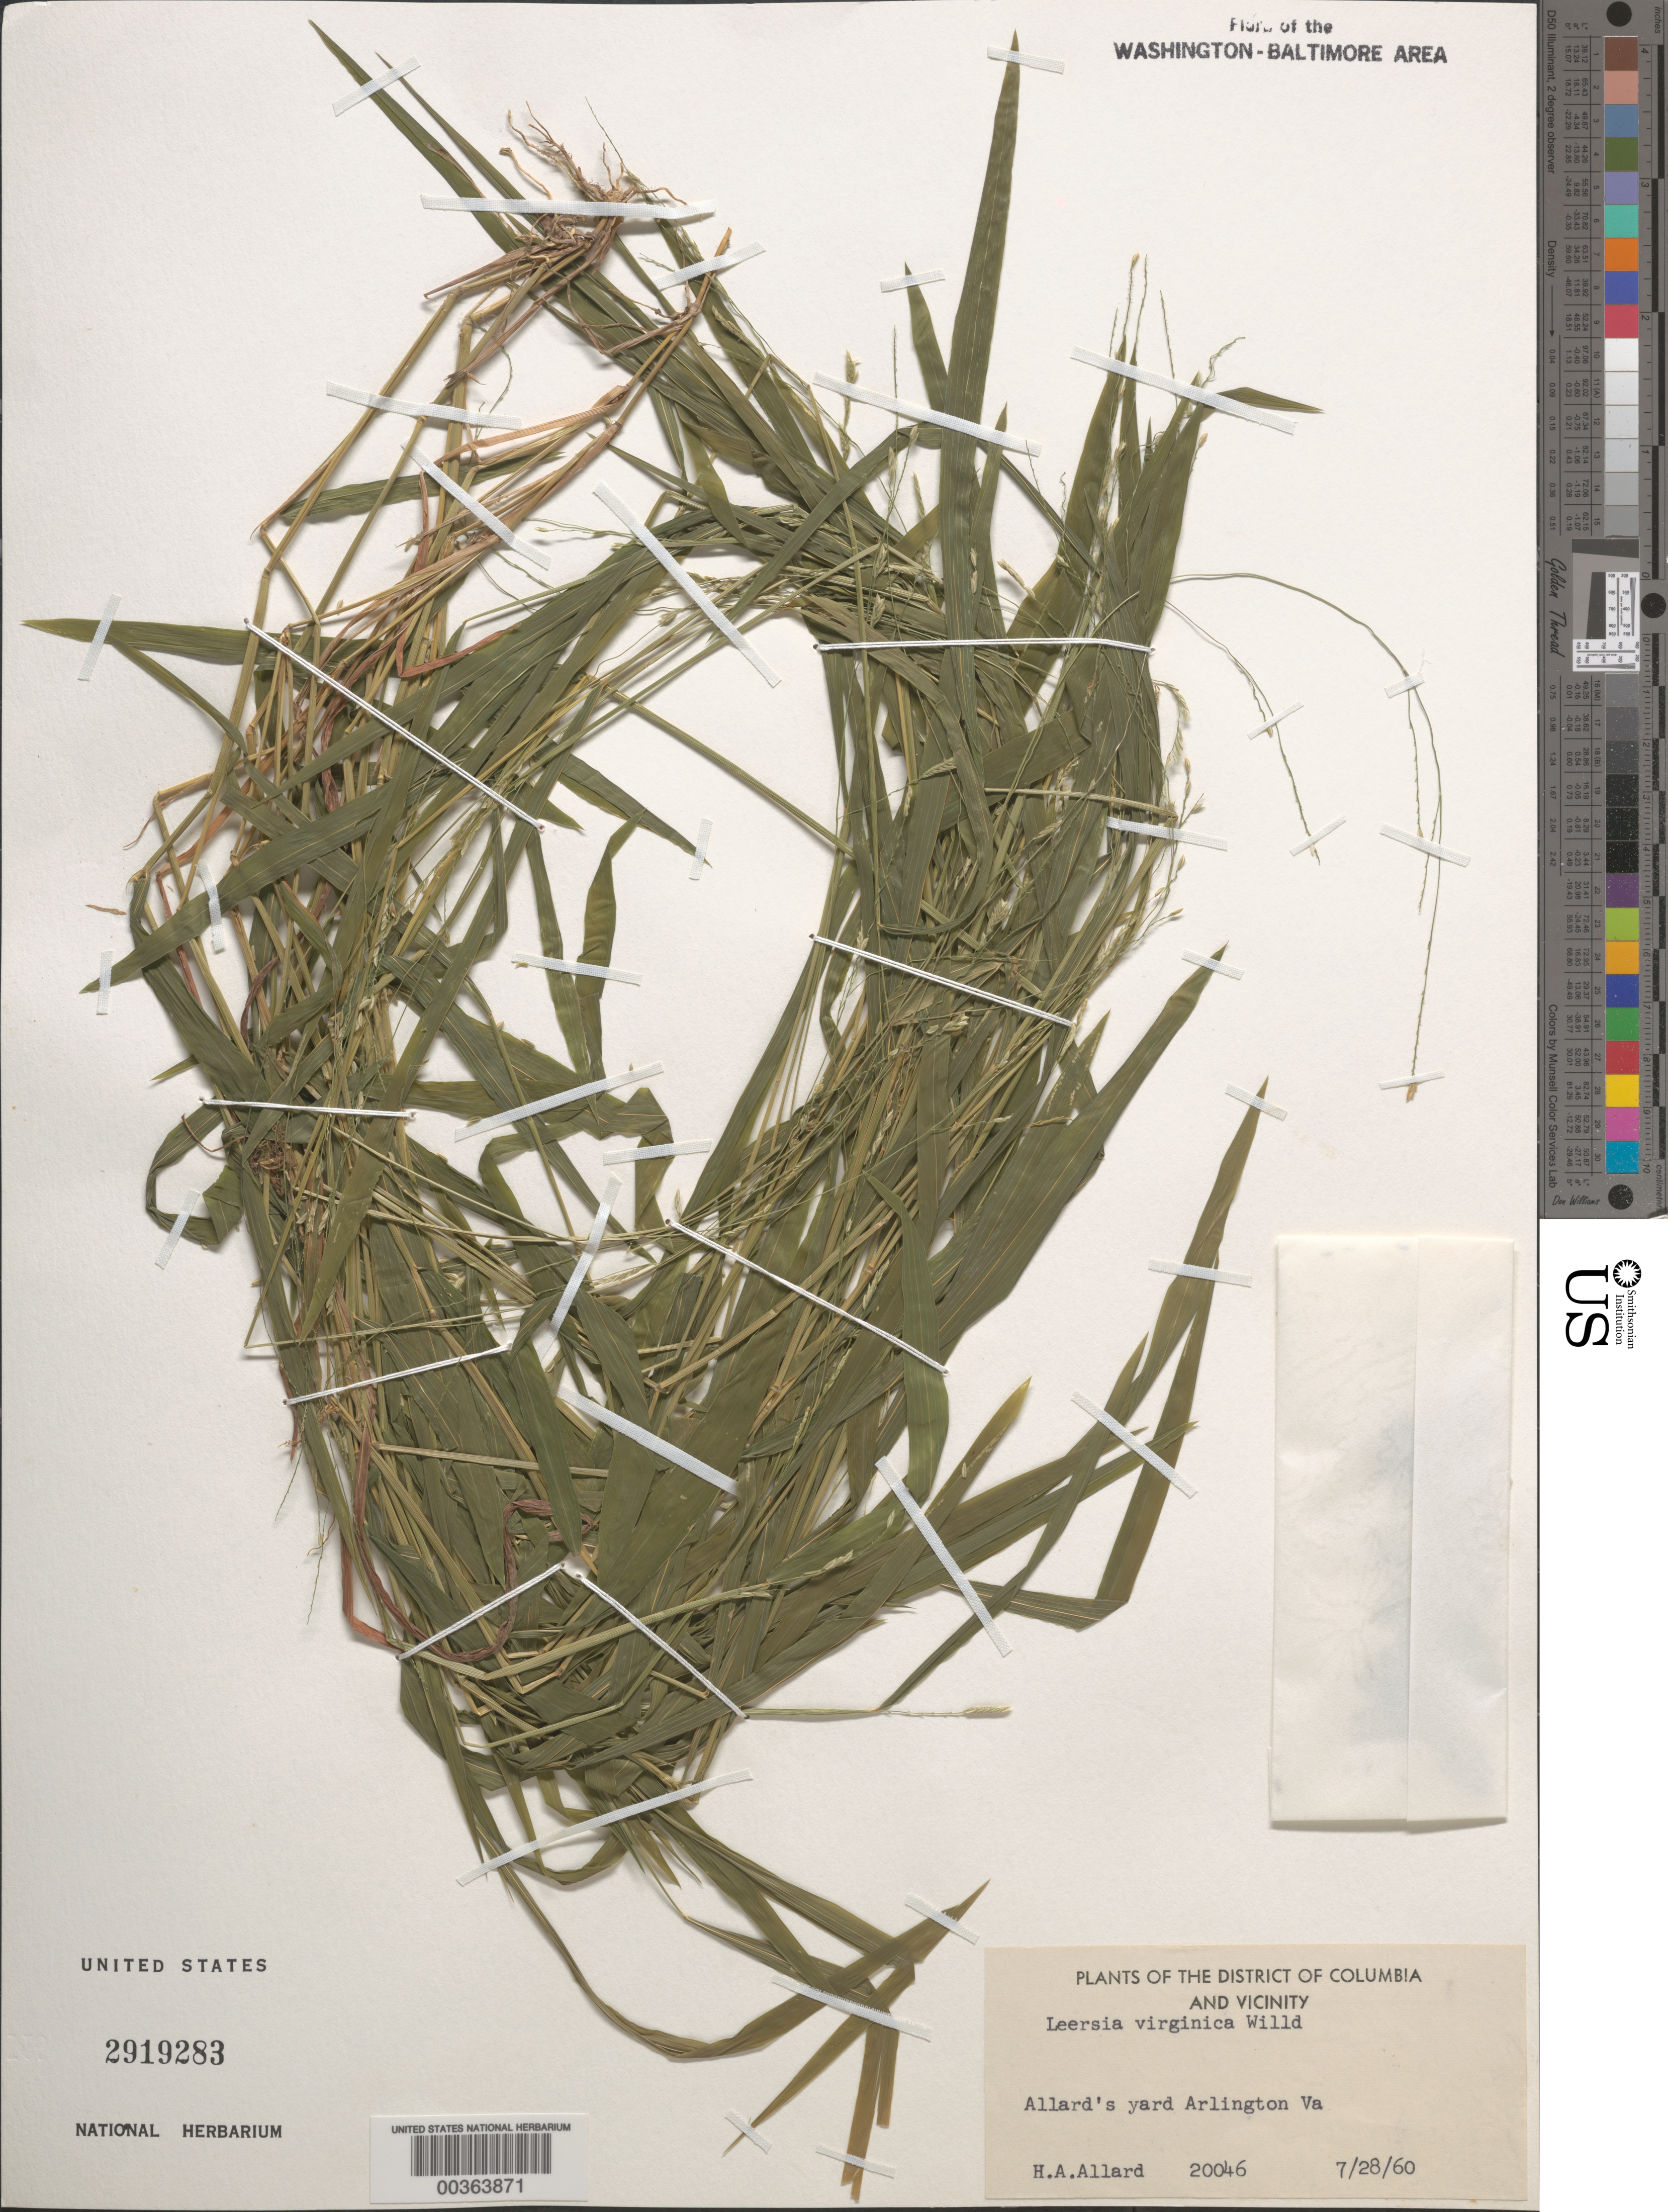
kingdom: Plantae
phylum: Tracheophyta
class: Liliopsida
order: Poales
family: Poaceae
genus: Leersia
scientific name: Leersia virginica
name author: Willd.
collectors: H. A. Allard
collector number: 20046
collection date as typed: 28 Jul 1960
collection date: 1960-07-28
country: United States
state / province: Virginia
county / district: Arlington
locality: Allards Yard, Arlington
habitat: Yard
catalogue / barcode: US 2919283